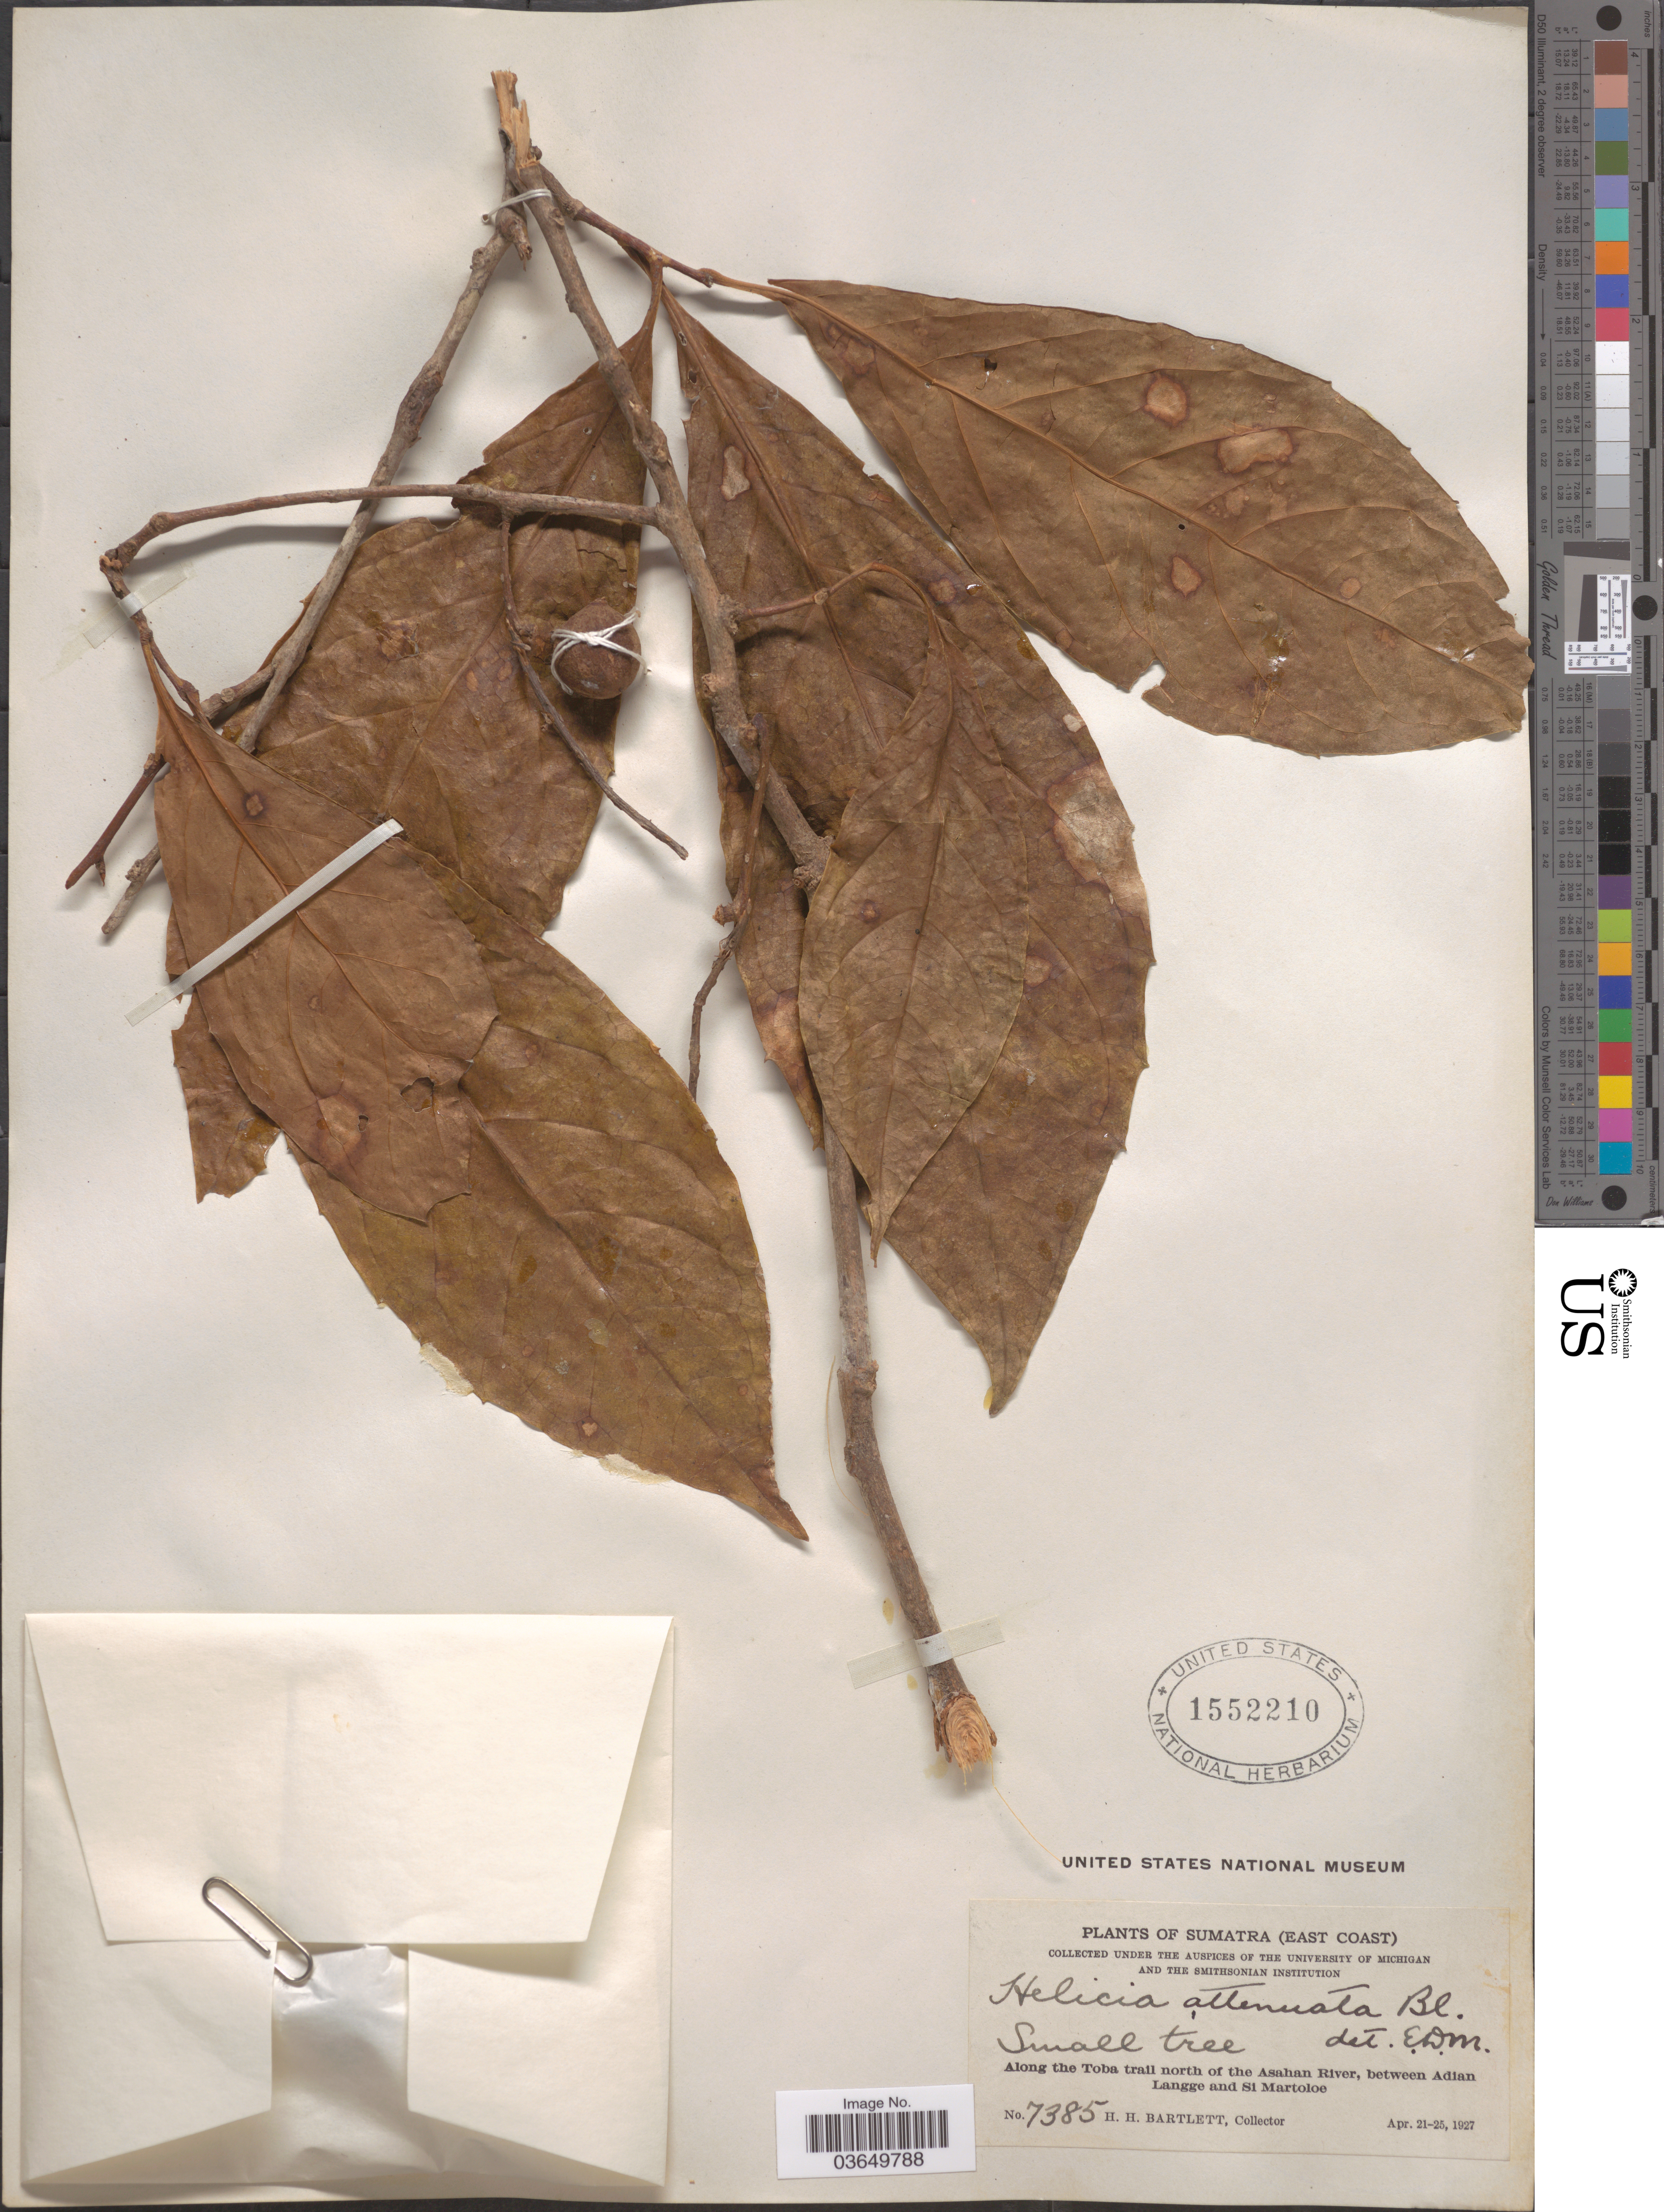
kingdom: Plantae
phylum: Tracheophyta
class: Magnoliopsida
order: Proteales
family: Proteaceae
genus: Helicia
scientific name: Helicia attenuata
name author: (Jack) Blume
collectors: H. H. Bartlett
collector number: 7385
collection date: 1927-04-21/1927-04-25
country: Indonesia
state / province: Sumatra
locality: East Coast. Along the Toba trail north of the Asahan River, between Adian Langge and Si Martoloe.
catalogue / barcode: US 1552210